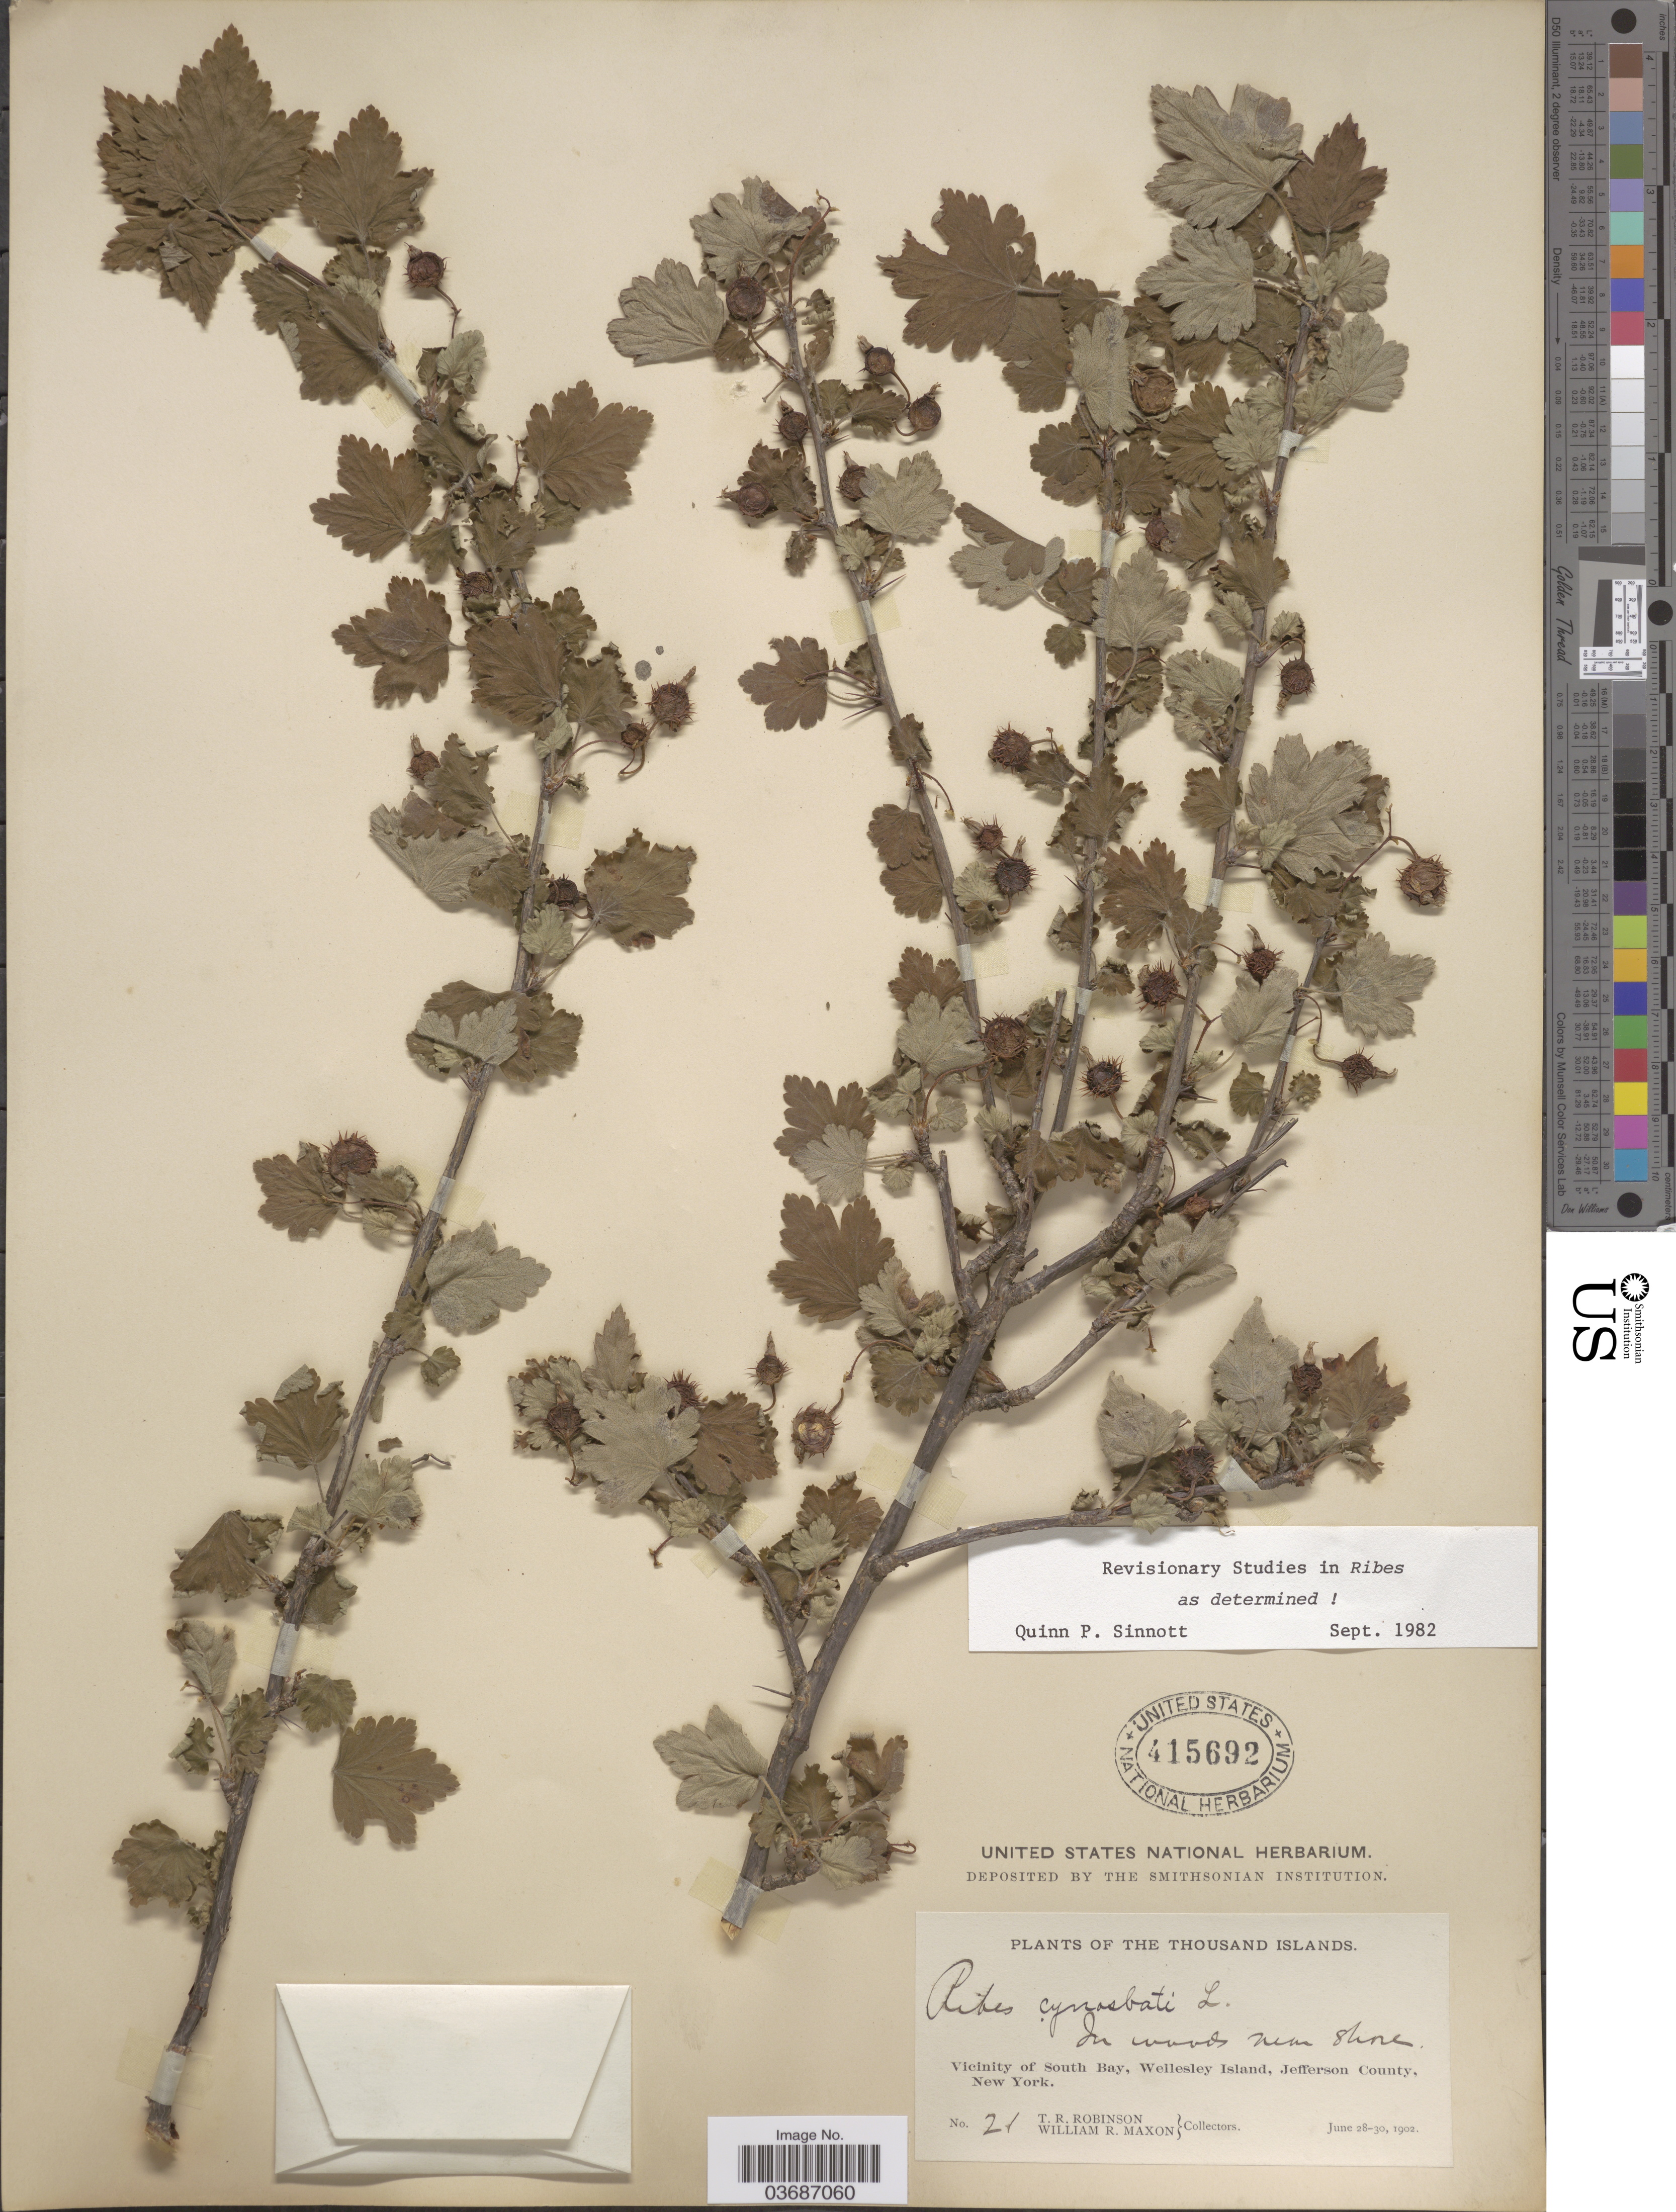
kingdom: Plantae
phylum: Tracheophyta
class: Magnoliopsida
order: Saxifragales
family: Grossulariaceae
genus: Ribes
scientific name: Ribes cynosbati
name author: L.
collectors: T. R. Robinson & W. R. Maxon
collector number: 21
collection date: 1902-06-28/1902-06-30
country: United States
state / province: New York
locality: The Thousand Islands. In woods near shore. Vicinity of South Bay, Wellesley Island, Jefferson County.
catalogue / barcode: US 415692